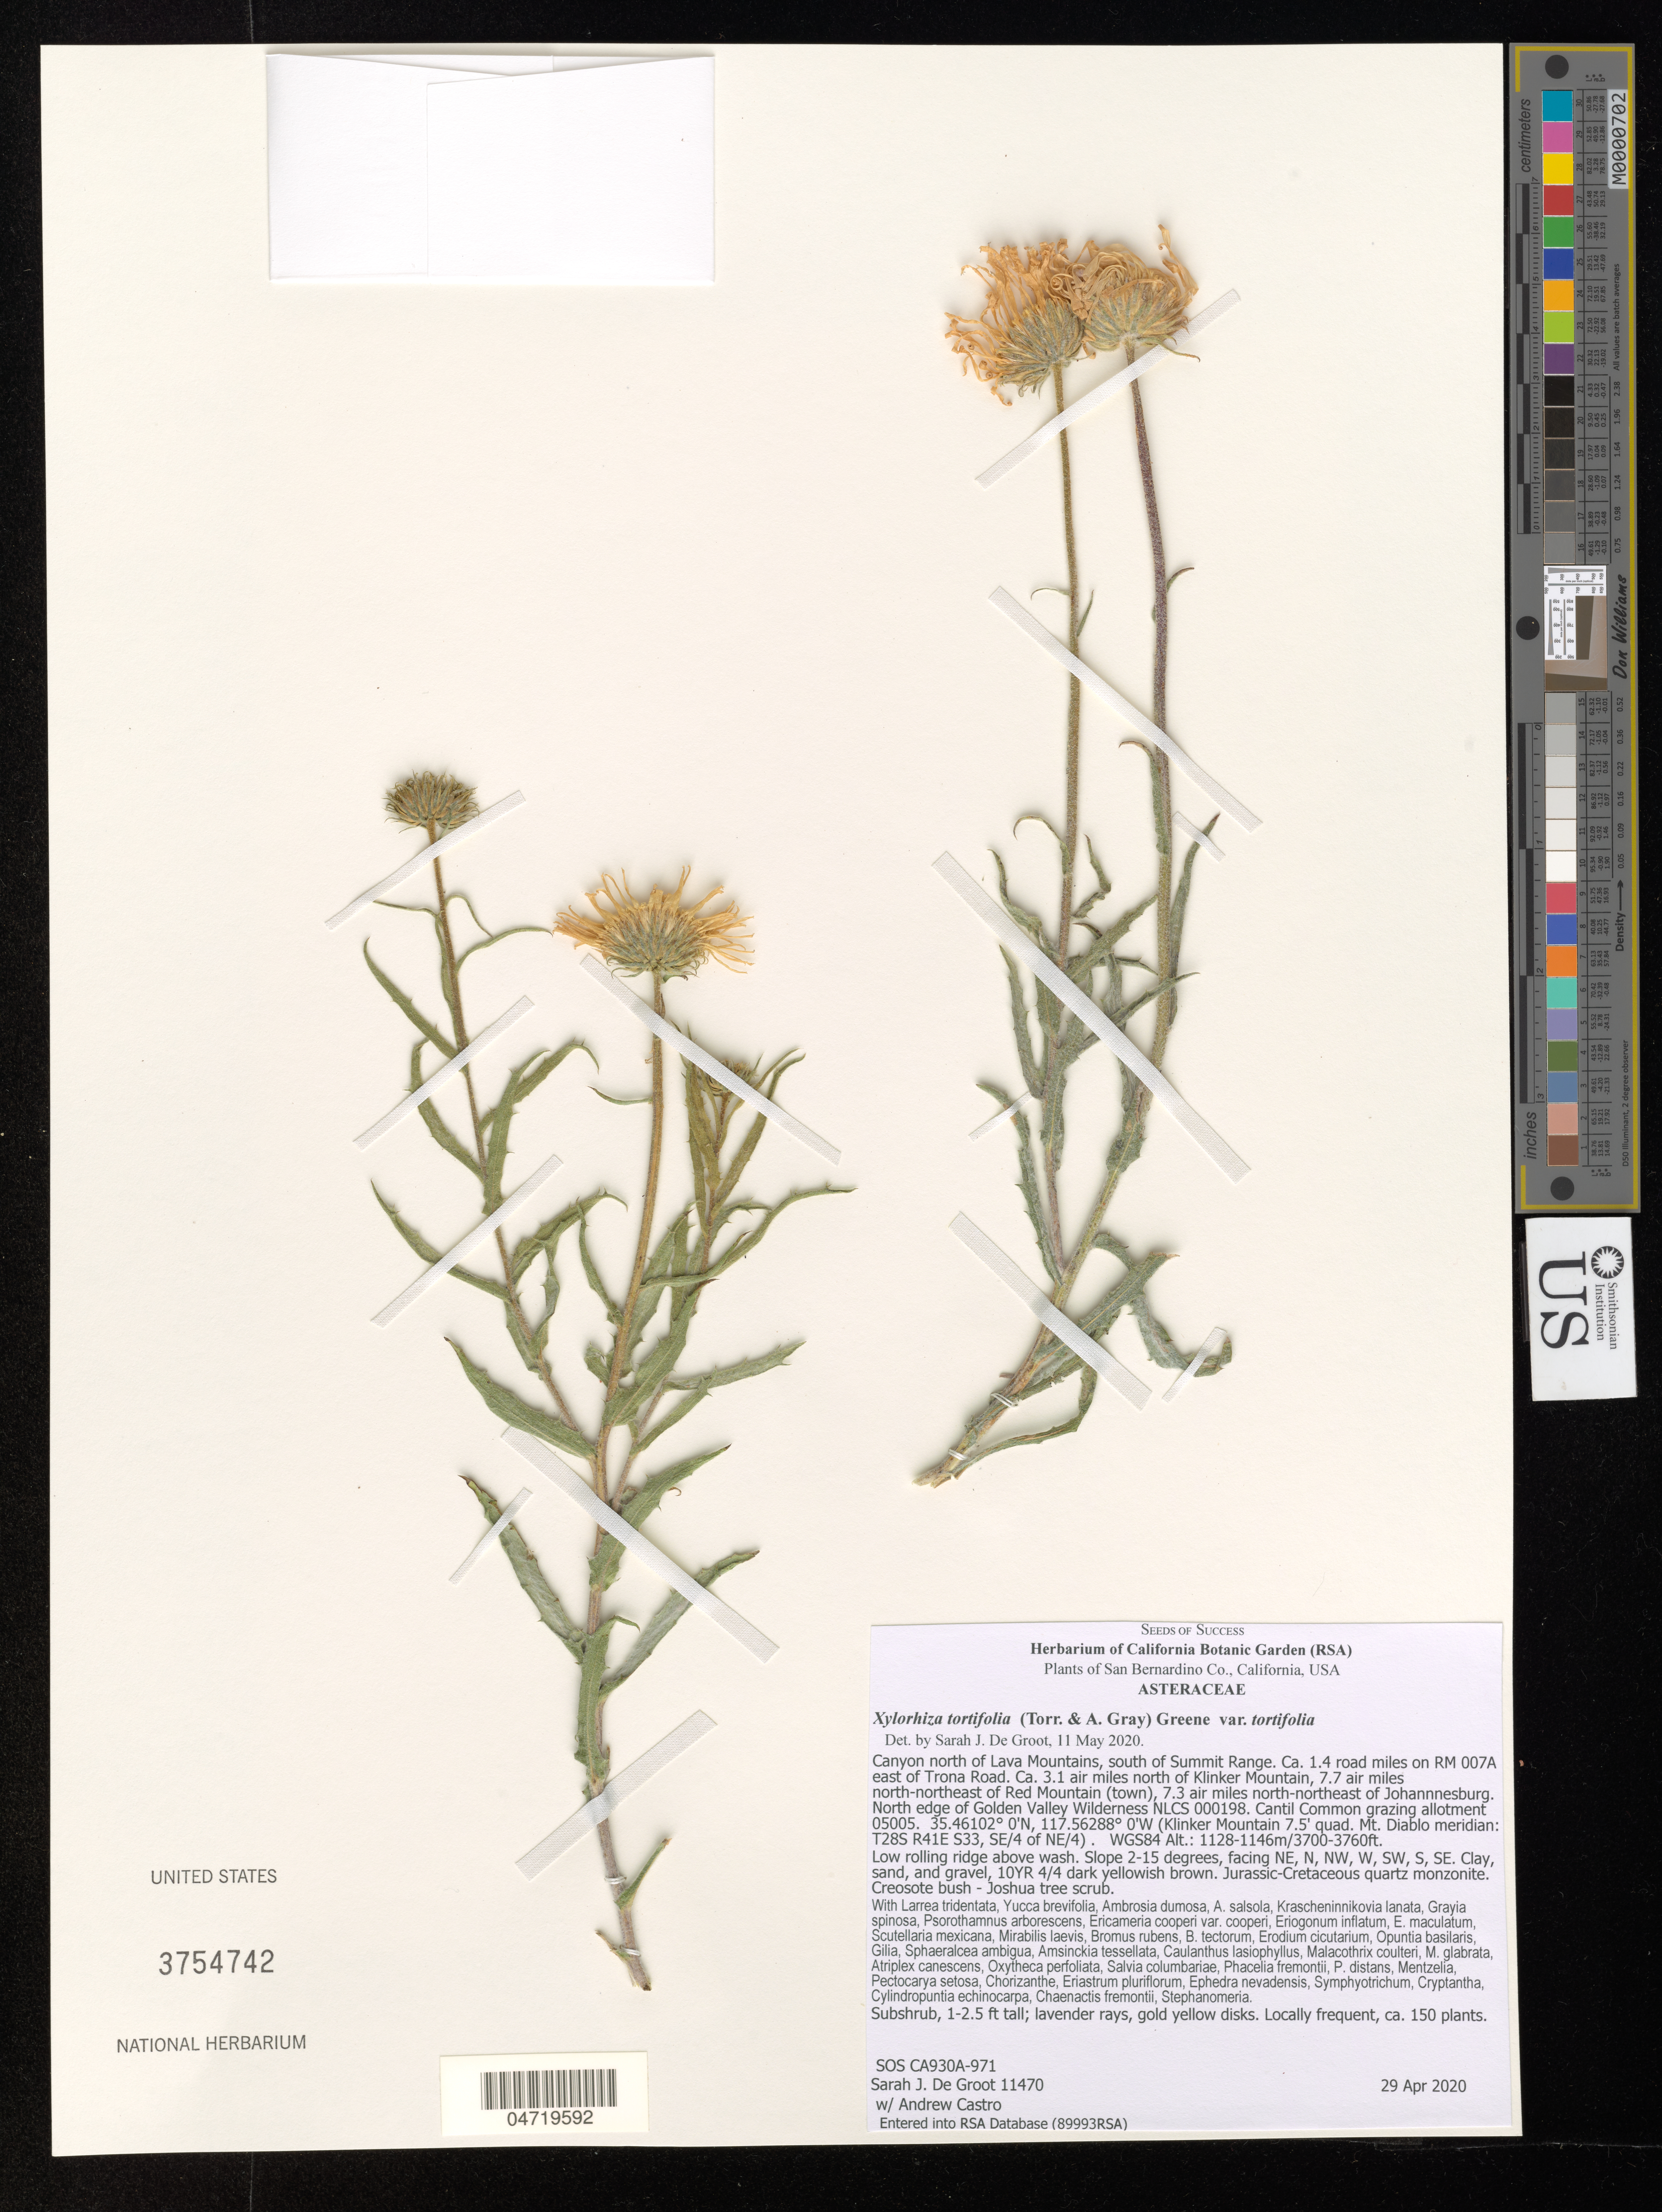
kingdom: Plantae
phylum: Tracheophyta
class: Magnoliopsida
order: Asterales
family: Asteraceae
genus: Xylorhiza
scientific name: Xylorhiza tortifolia var. tortifolia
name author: (Torr. & A. Gray) Greene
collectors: S. De Groot & A. Castro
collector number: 11470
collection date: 2020-04-29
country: United States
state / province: California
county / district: San Bernardino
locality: San Bernardino Co. Canyon north of Lava Mountains, south of Summit Range. Ca. 1.4 road miles on RM 007A east of Trona Road. Ca. 3.1 air miles north of Klinker Mountain, 7.7 air miles north-northeast of Red Mountain (town), 7.3 air miles north-northeast of Johannesburg. North edge of Golden Valley Wilderness NLCS 000198. Cantil Common grazing allotment 05005. (Klinker Mountain 7.5' quad. Mt. Diablo meridian: T28S R41E S33, SE/4 of NE/4). WGS84.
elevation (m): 1128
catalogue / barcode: US 3754742